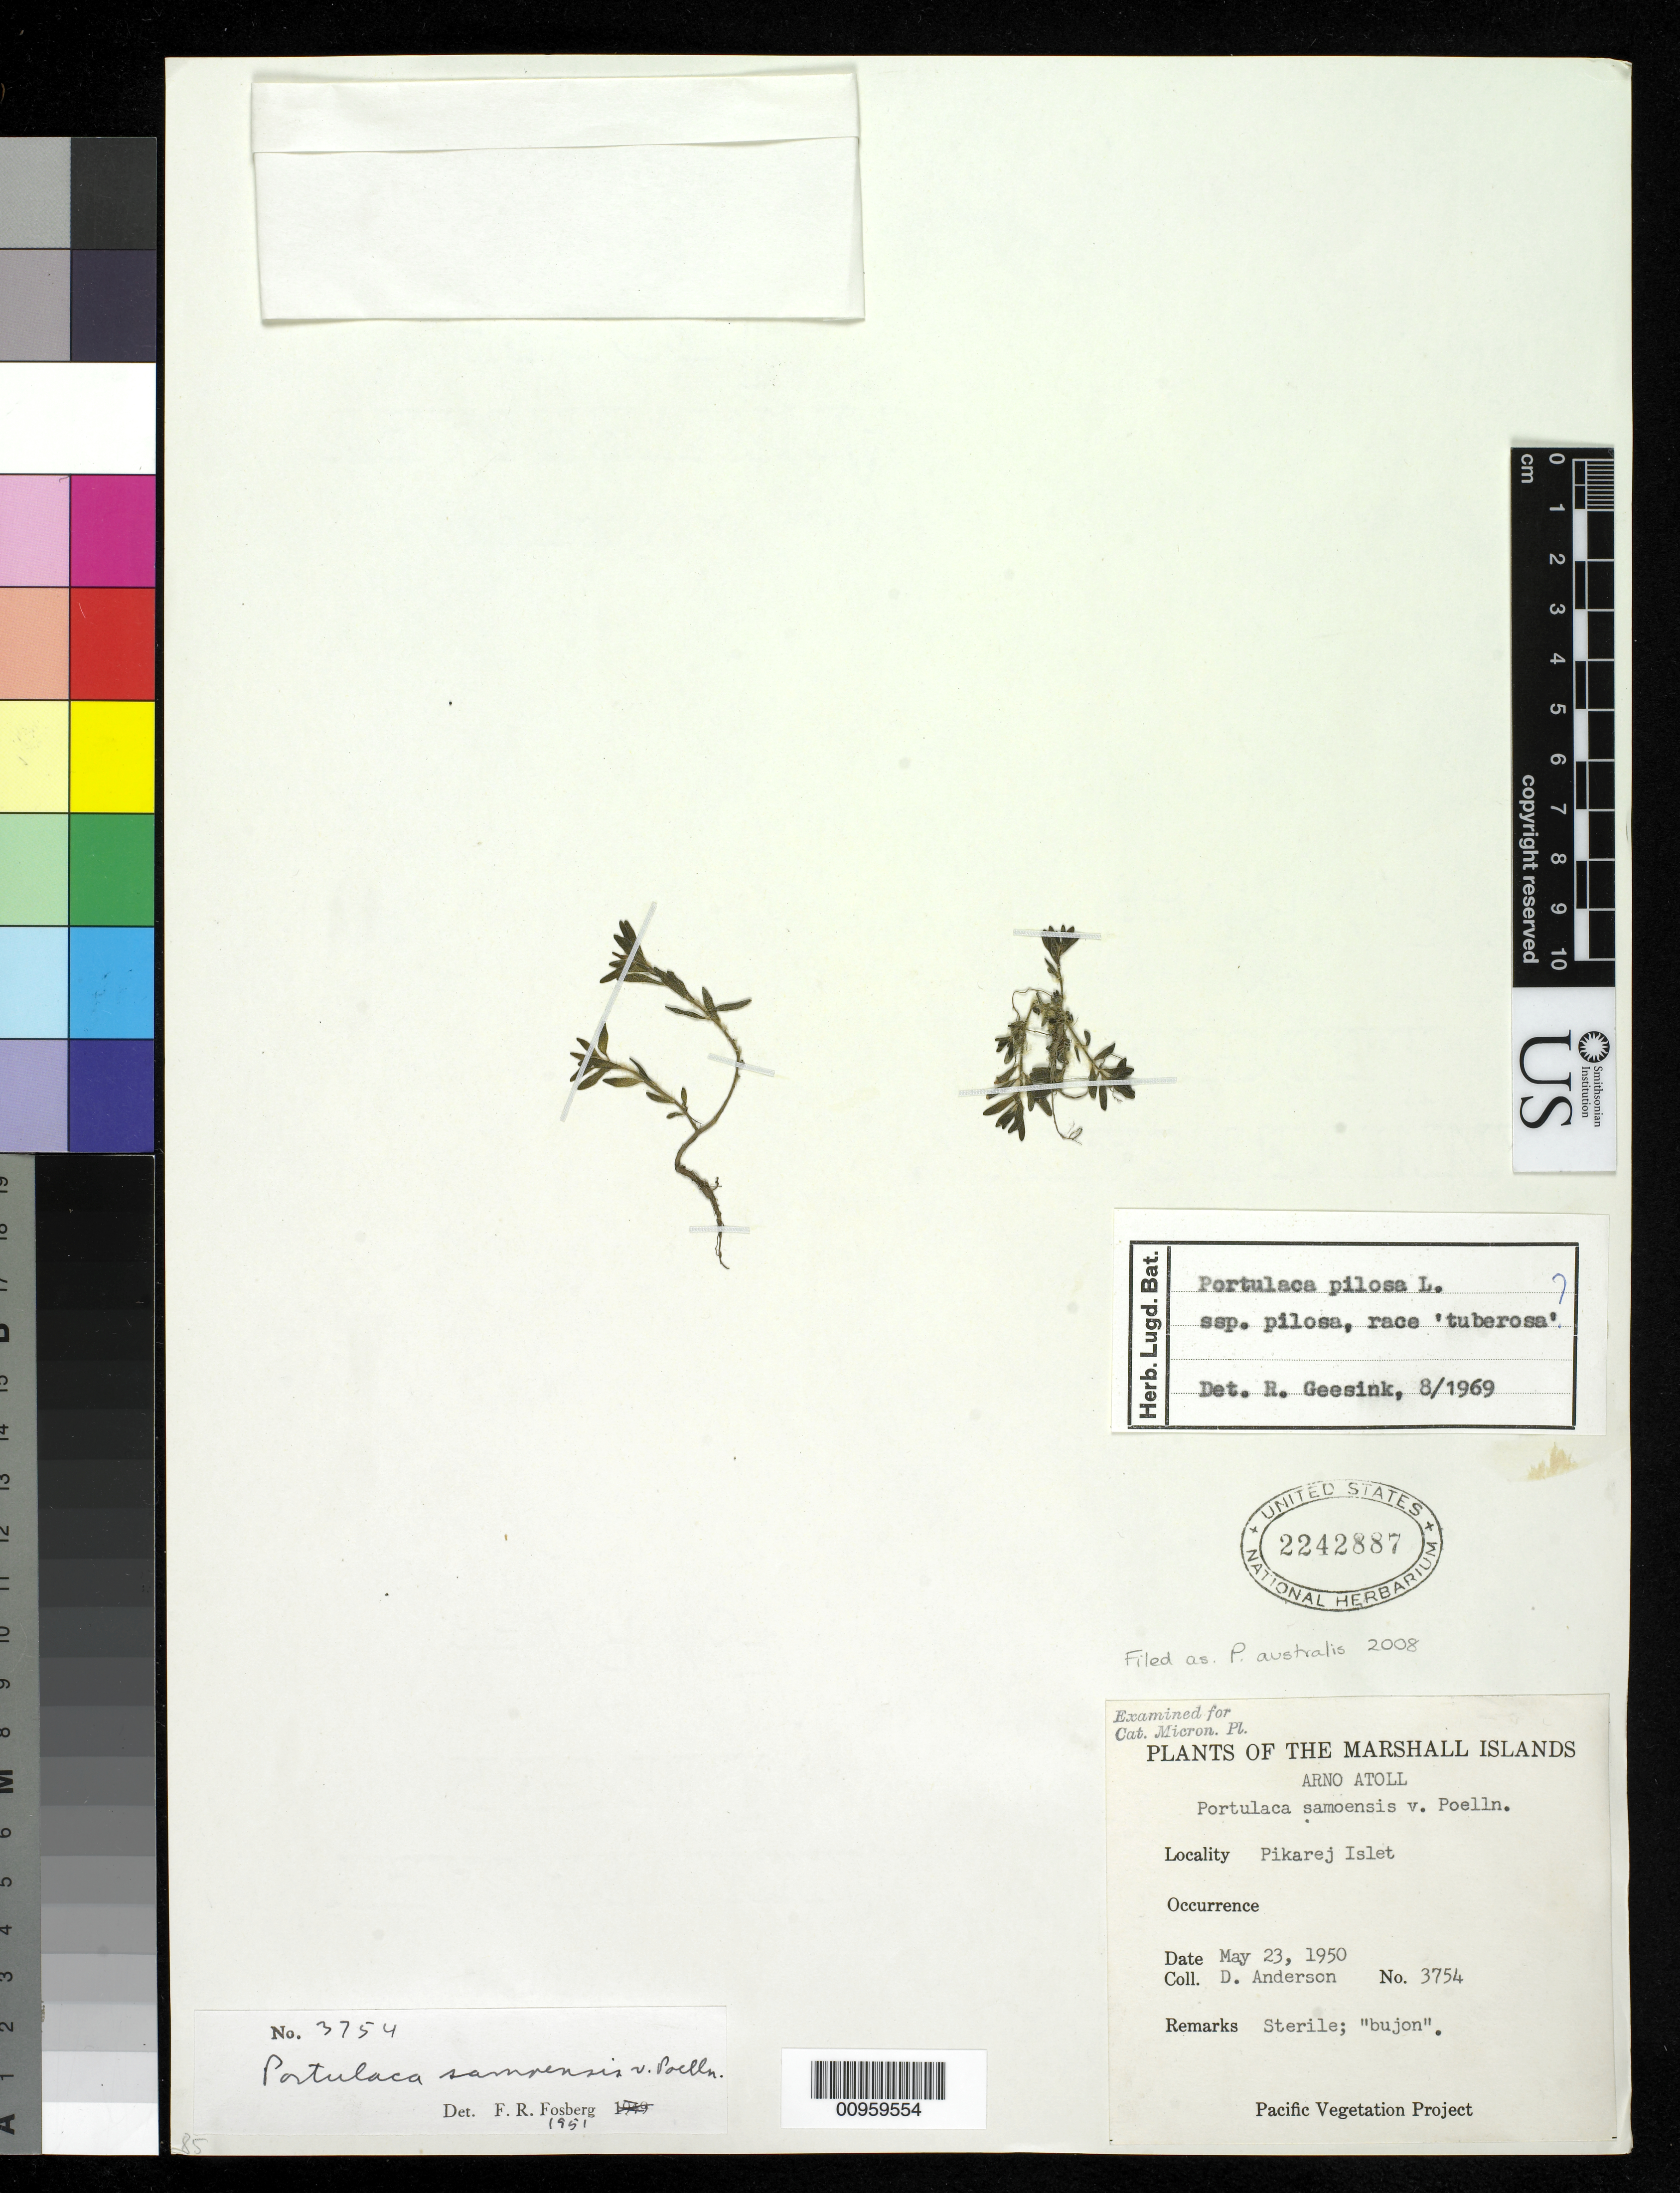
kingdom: Plantae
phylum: Tracheophyta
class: Magnoliopsida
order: Caryophyllales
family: Portulacaceae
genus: Portulaca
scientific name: Portulaca australis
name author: Endl.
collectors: D. Anderson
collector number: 3754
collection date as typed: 23 May 1950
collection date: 1950-05-23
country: Marshall Islands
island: Arno Atoll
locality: Pikarej Islet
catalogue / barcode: US 2242887